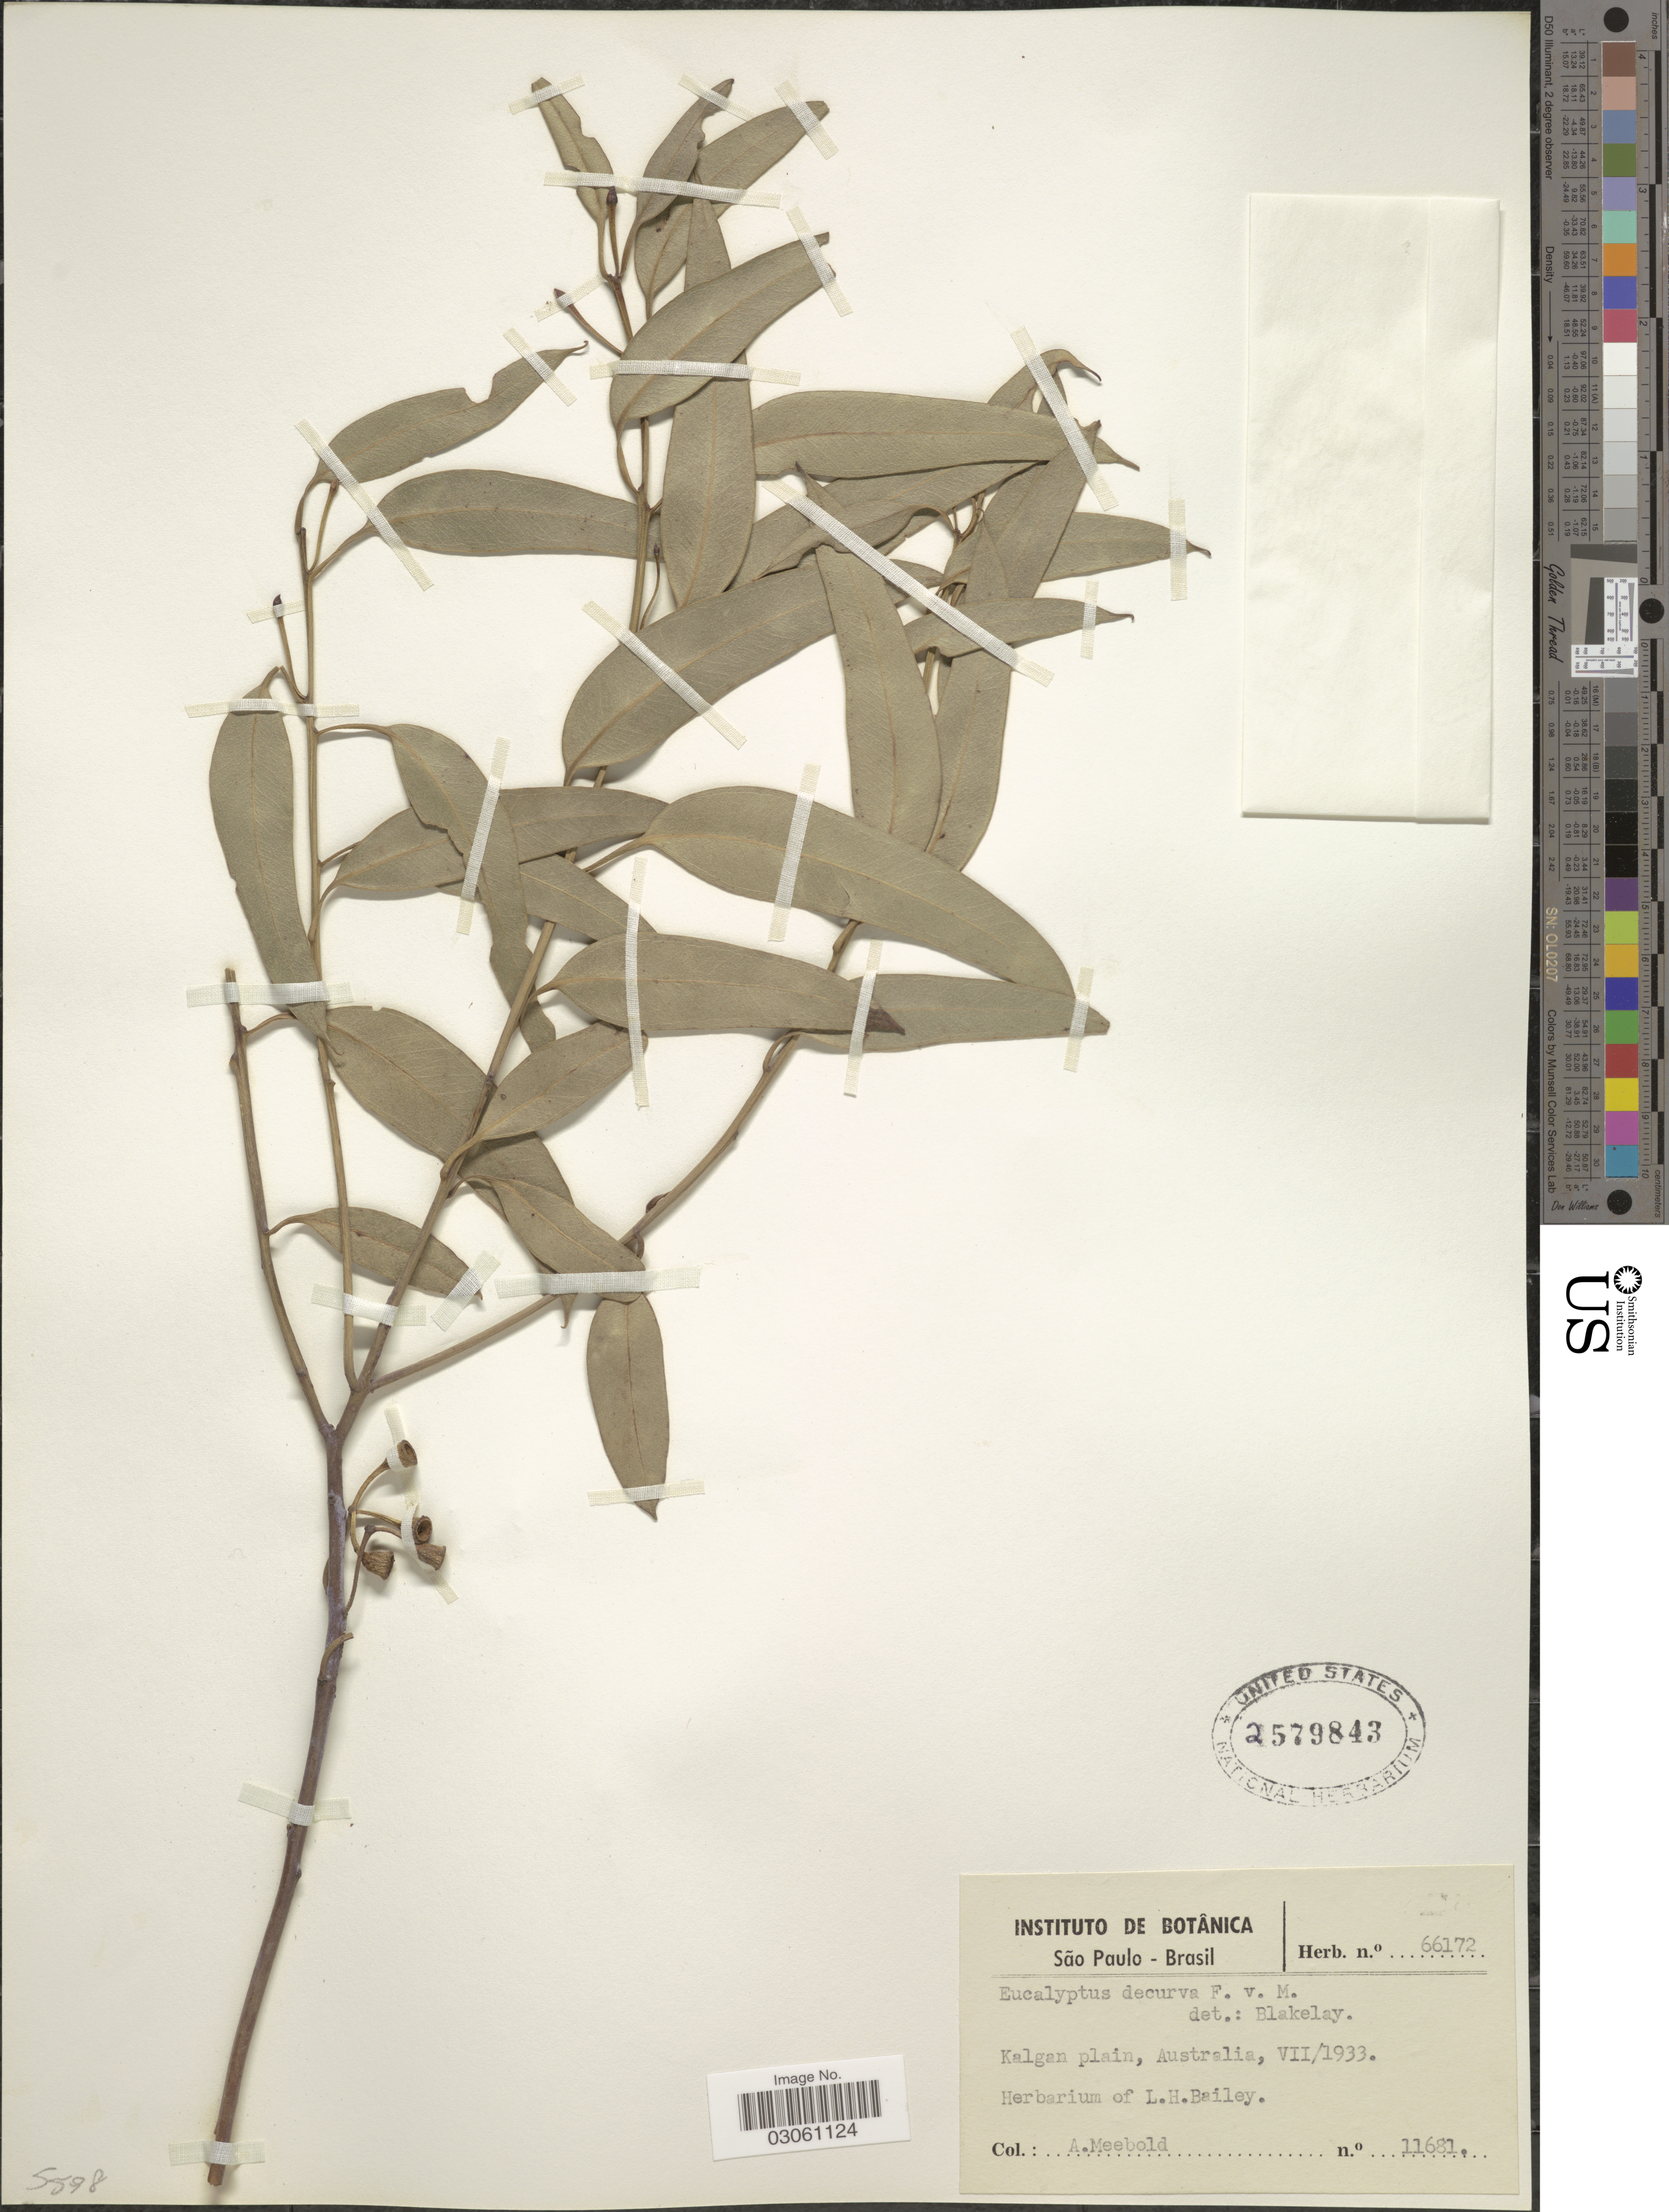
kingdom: Plantae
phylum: Tracheophyta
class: Magnoliopsida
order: Myrtales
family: Myrtaceae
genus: Eucalyptus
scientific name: Eucalyptus decurva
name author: F. Muell.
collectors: A. Meebold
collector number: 11681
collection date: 1933-07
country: Australia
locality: Kalgan plain.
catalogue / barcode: US 2579843